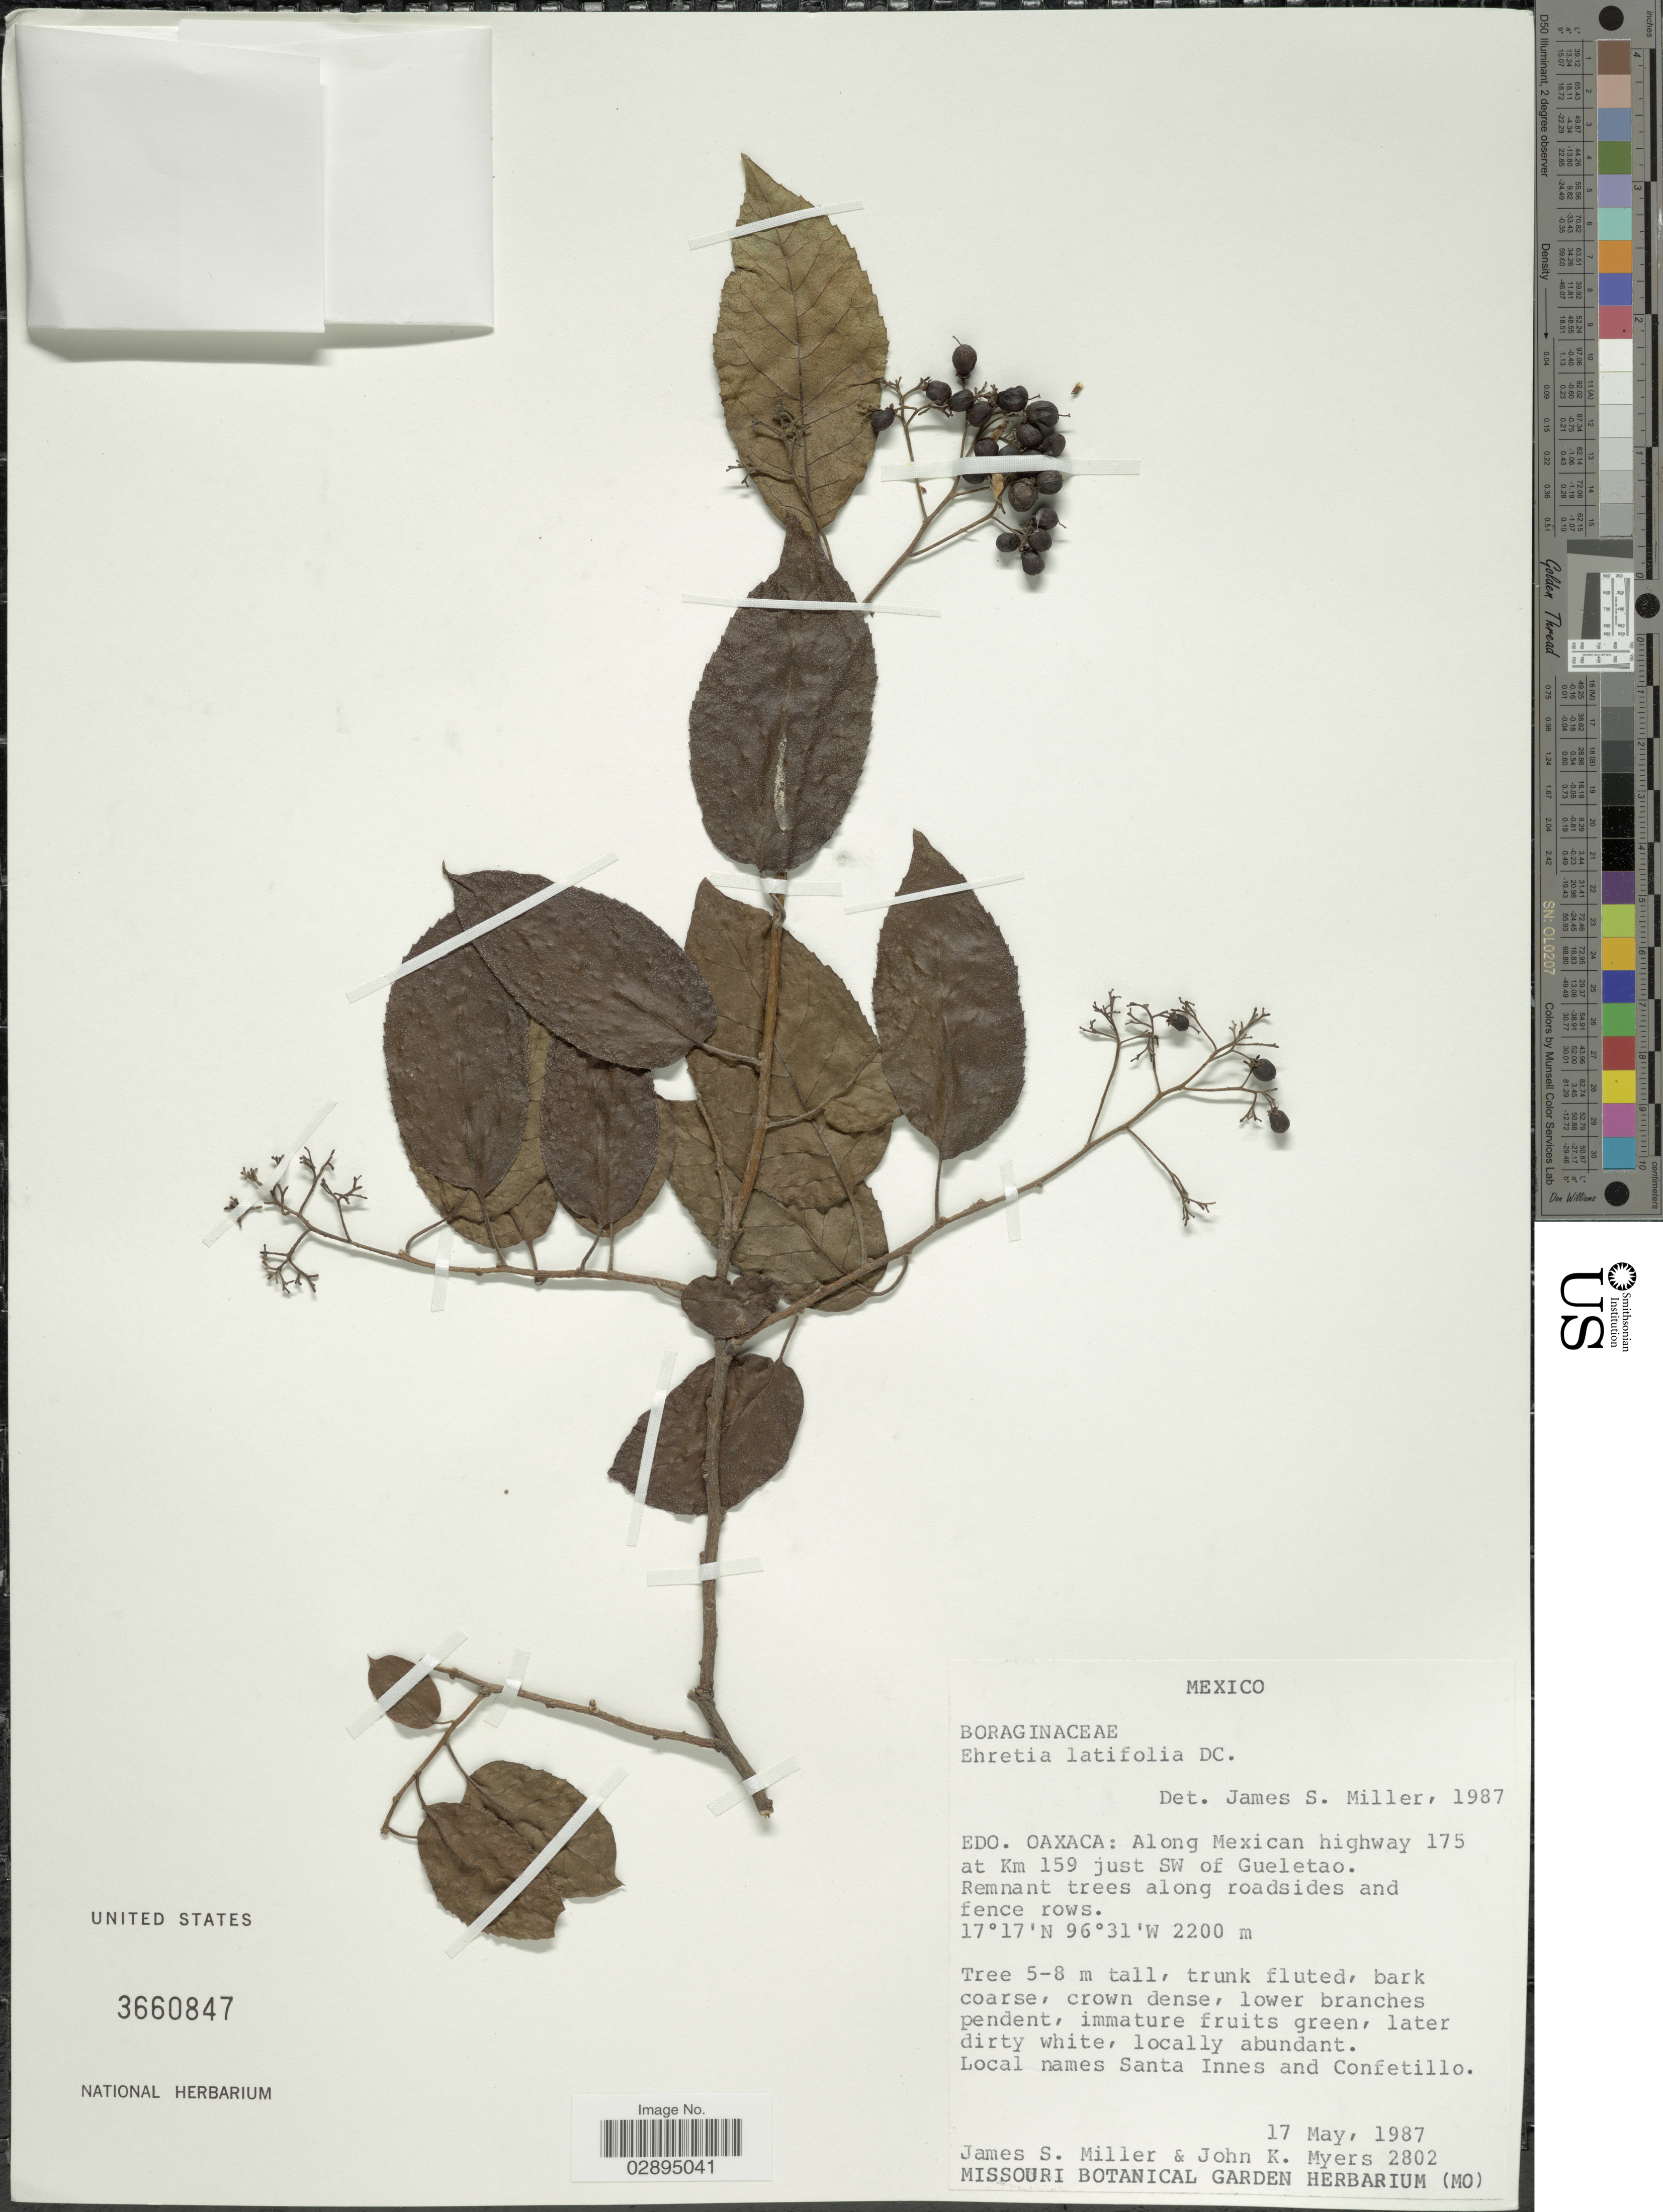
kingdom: Plantae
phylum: Tracheophyta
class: Magnoliopsida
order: Boraginales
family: Ehretiaceae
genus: Ehretia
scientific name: Ehretia latifolia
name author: DC.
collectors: J. S. Miller & J. Myers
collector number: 2802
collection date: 1987-05-17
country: Mexico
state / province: Oaxaca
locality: Edo. Oaxaca: Along Mexican highway at Km 159 just SW of Gueletao.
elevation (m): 2200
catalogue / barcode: US 3660847